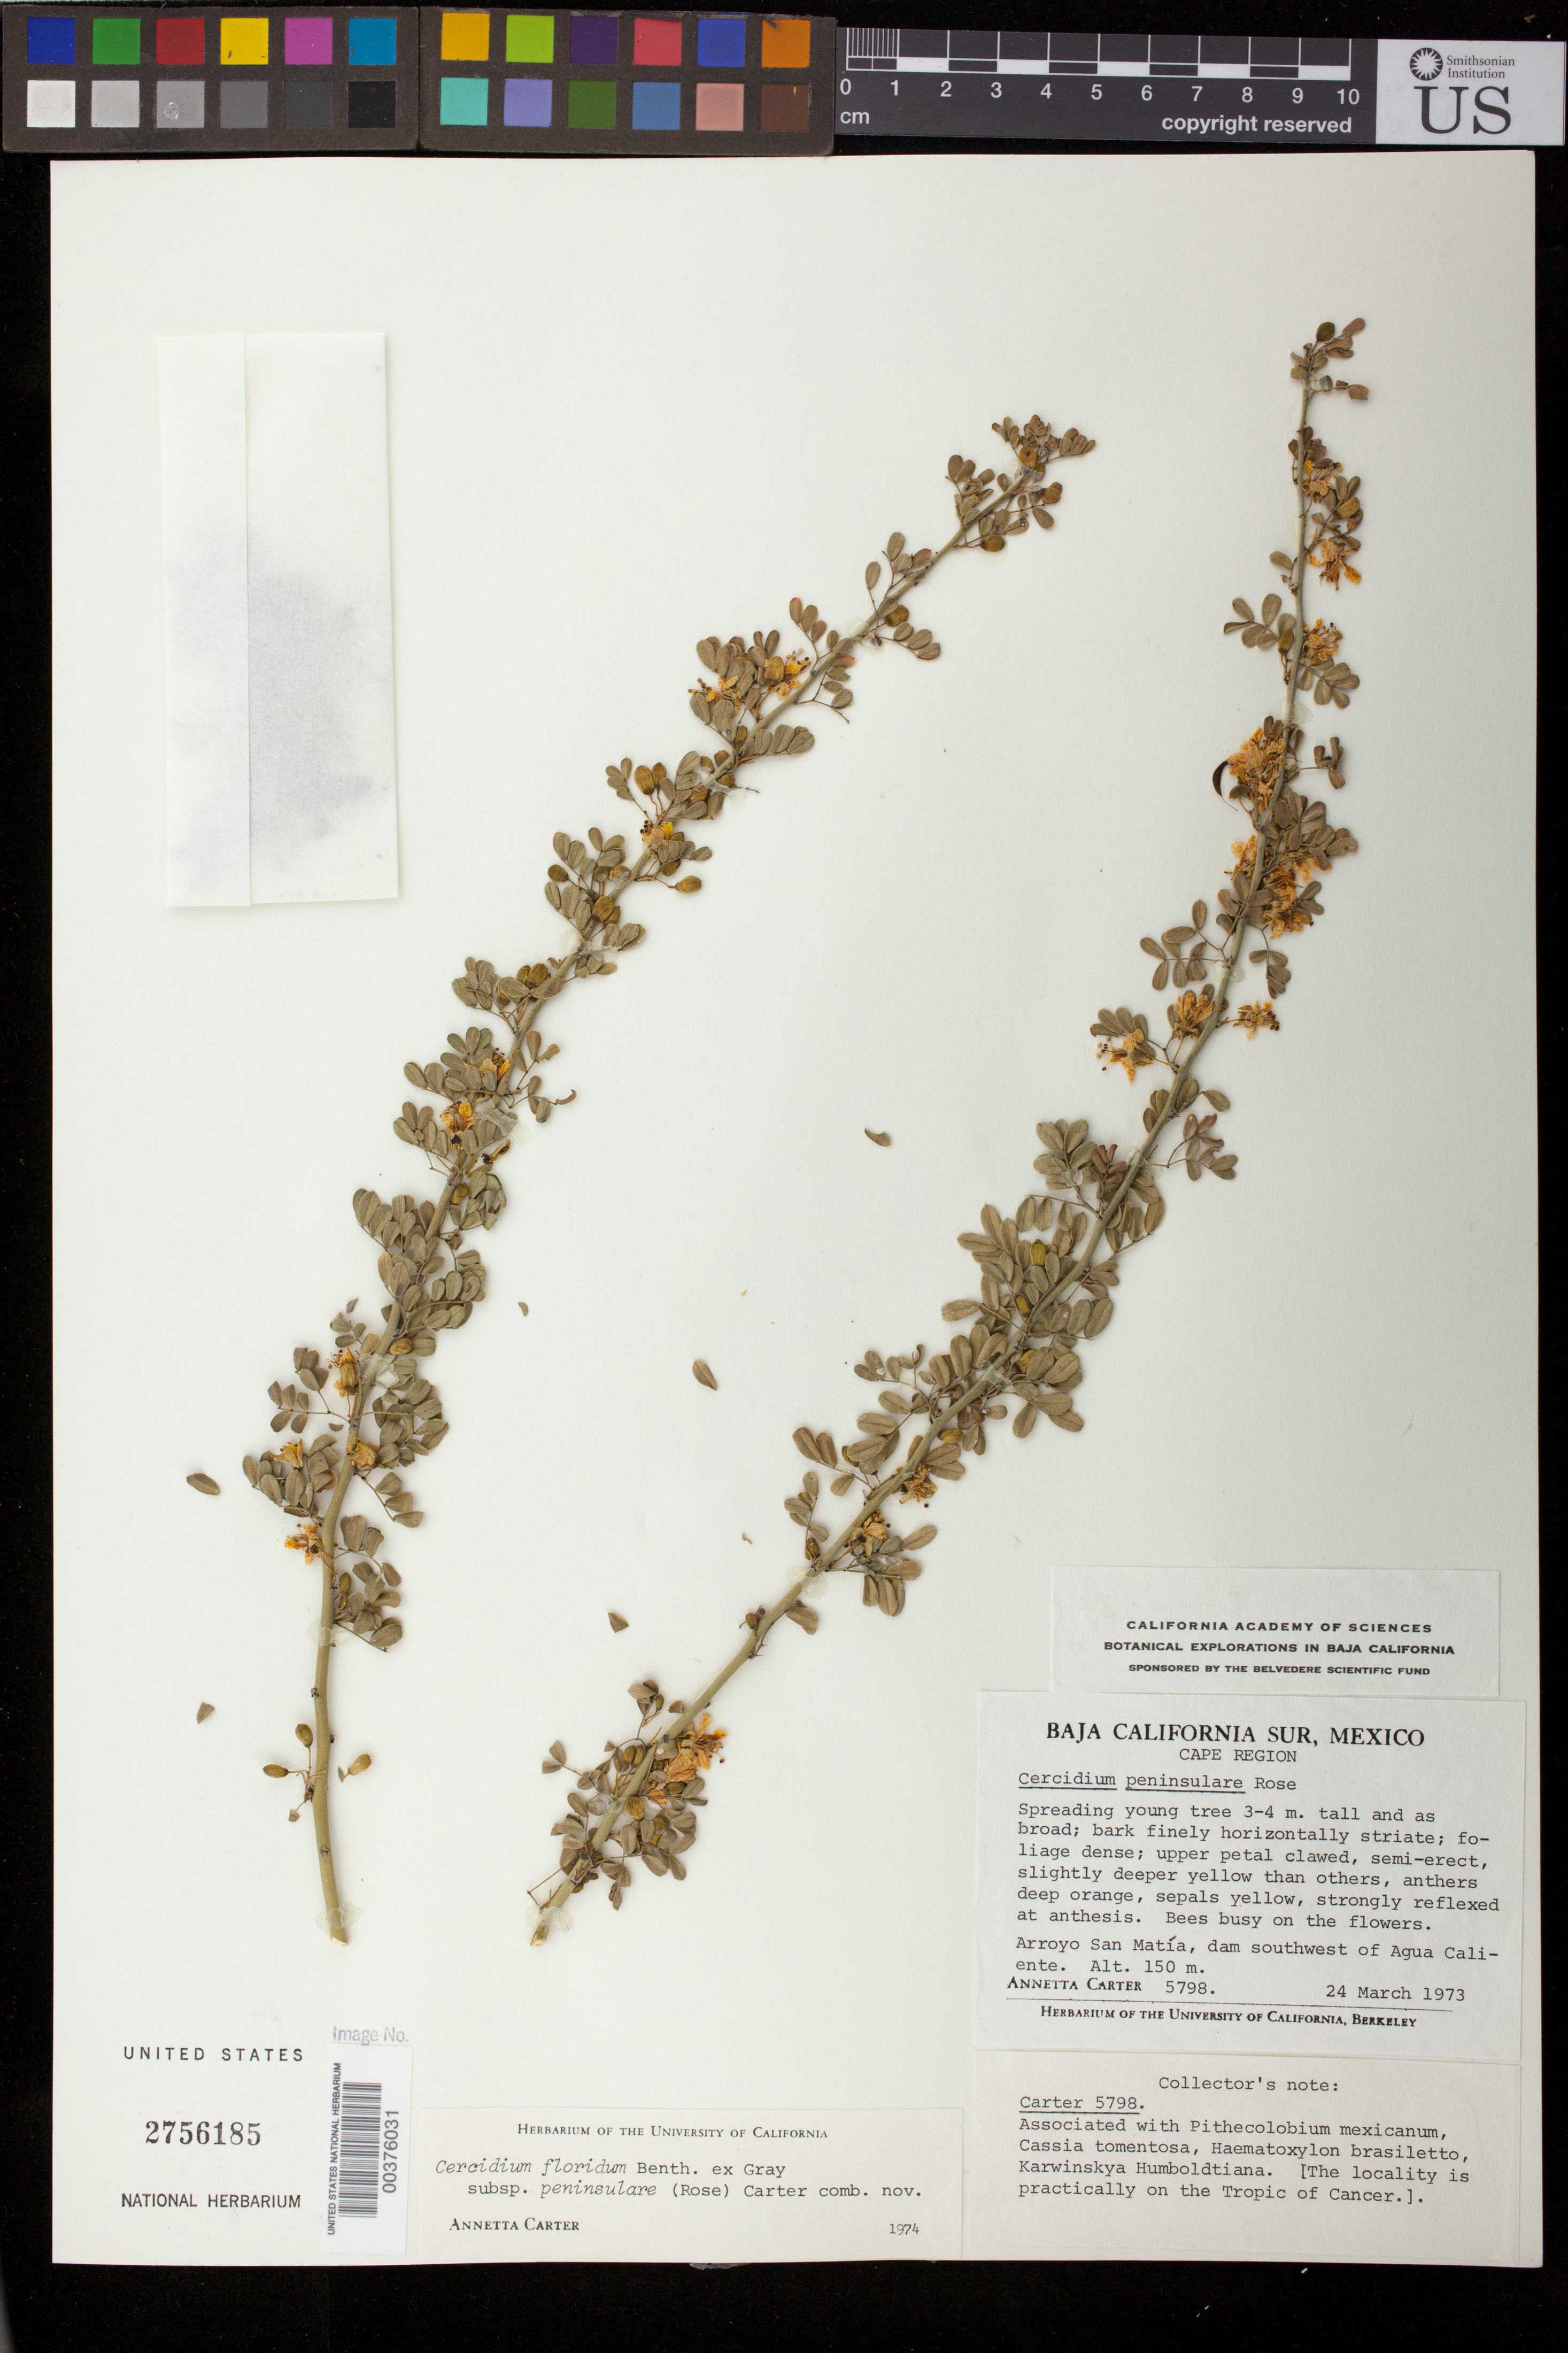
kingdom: Plantae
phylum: Tracheophyta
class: Magnoliopsida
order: Fabales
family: Fabaceae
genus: Parkinsonia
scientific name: Parkinsonia florida subsp. peninsulare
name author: (Rose) J.E. Hawkins & Felger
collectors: A. M. Carter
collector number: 5798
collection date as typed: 24 Mar 1973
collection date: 1973-03-24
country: Mexico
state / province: Baja California Sur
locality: Arroyo San Matia, dam southwest of Agua Caliente; Cape Region; practically on the Tropic of Cancer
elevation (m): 150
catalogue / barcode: US 2756185